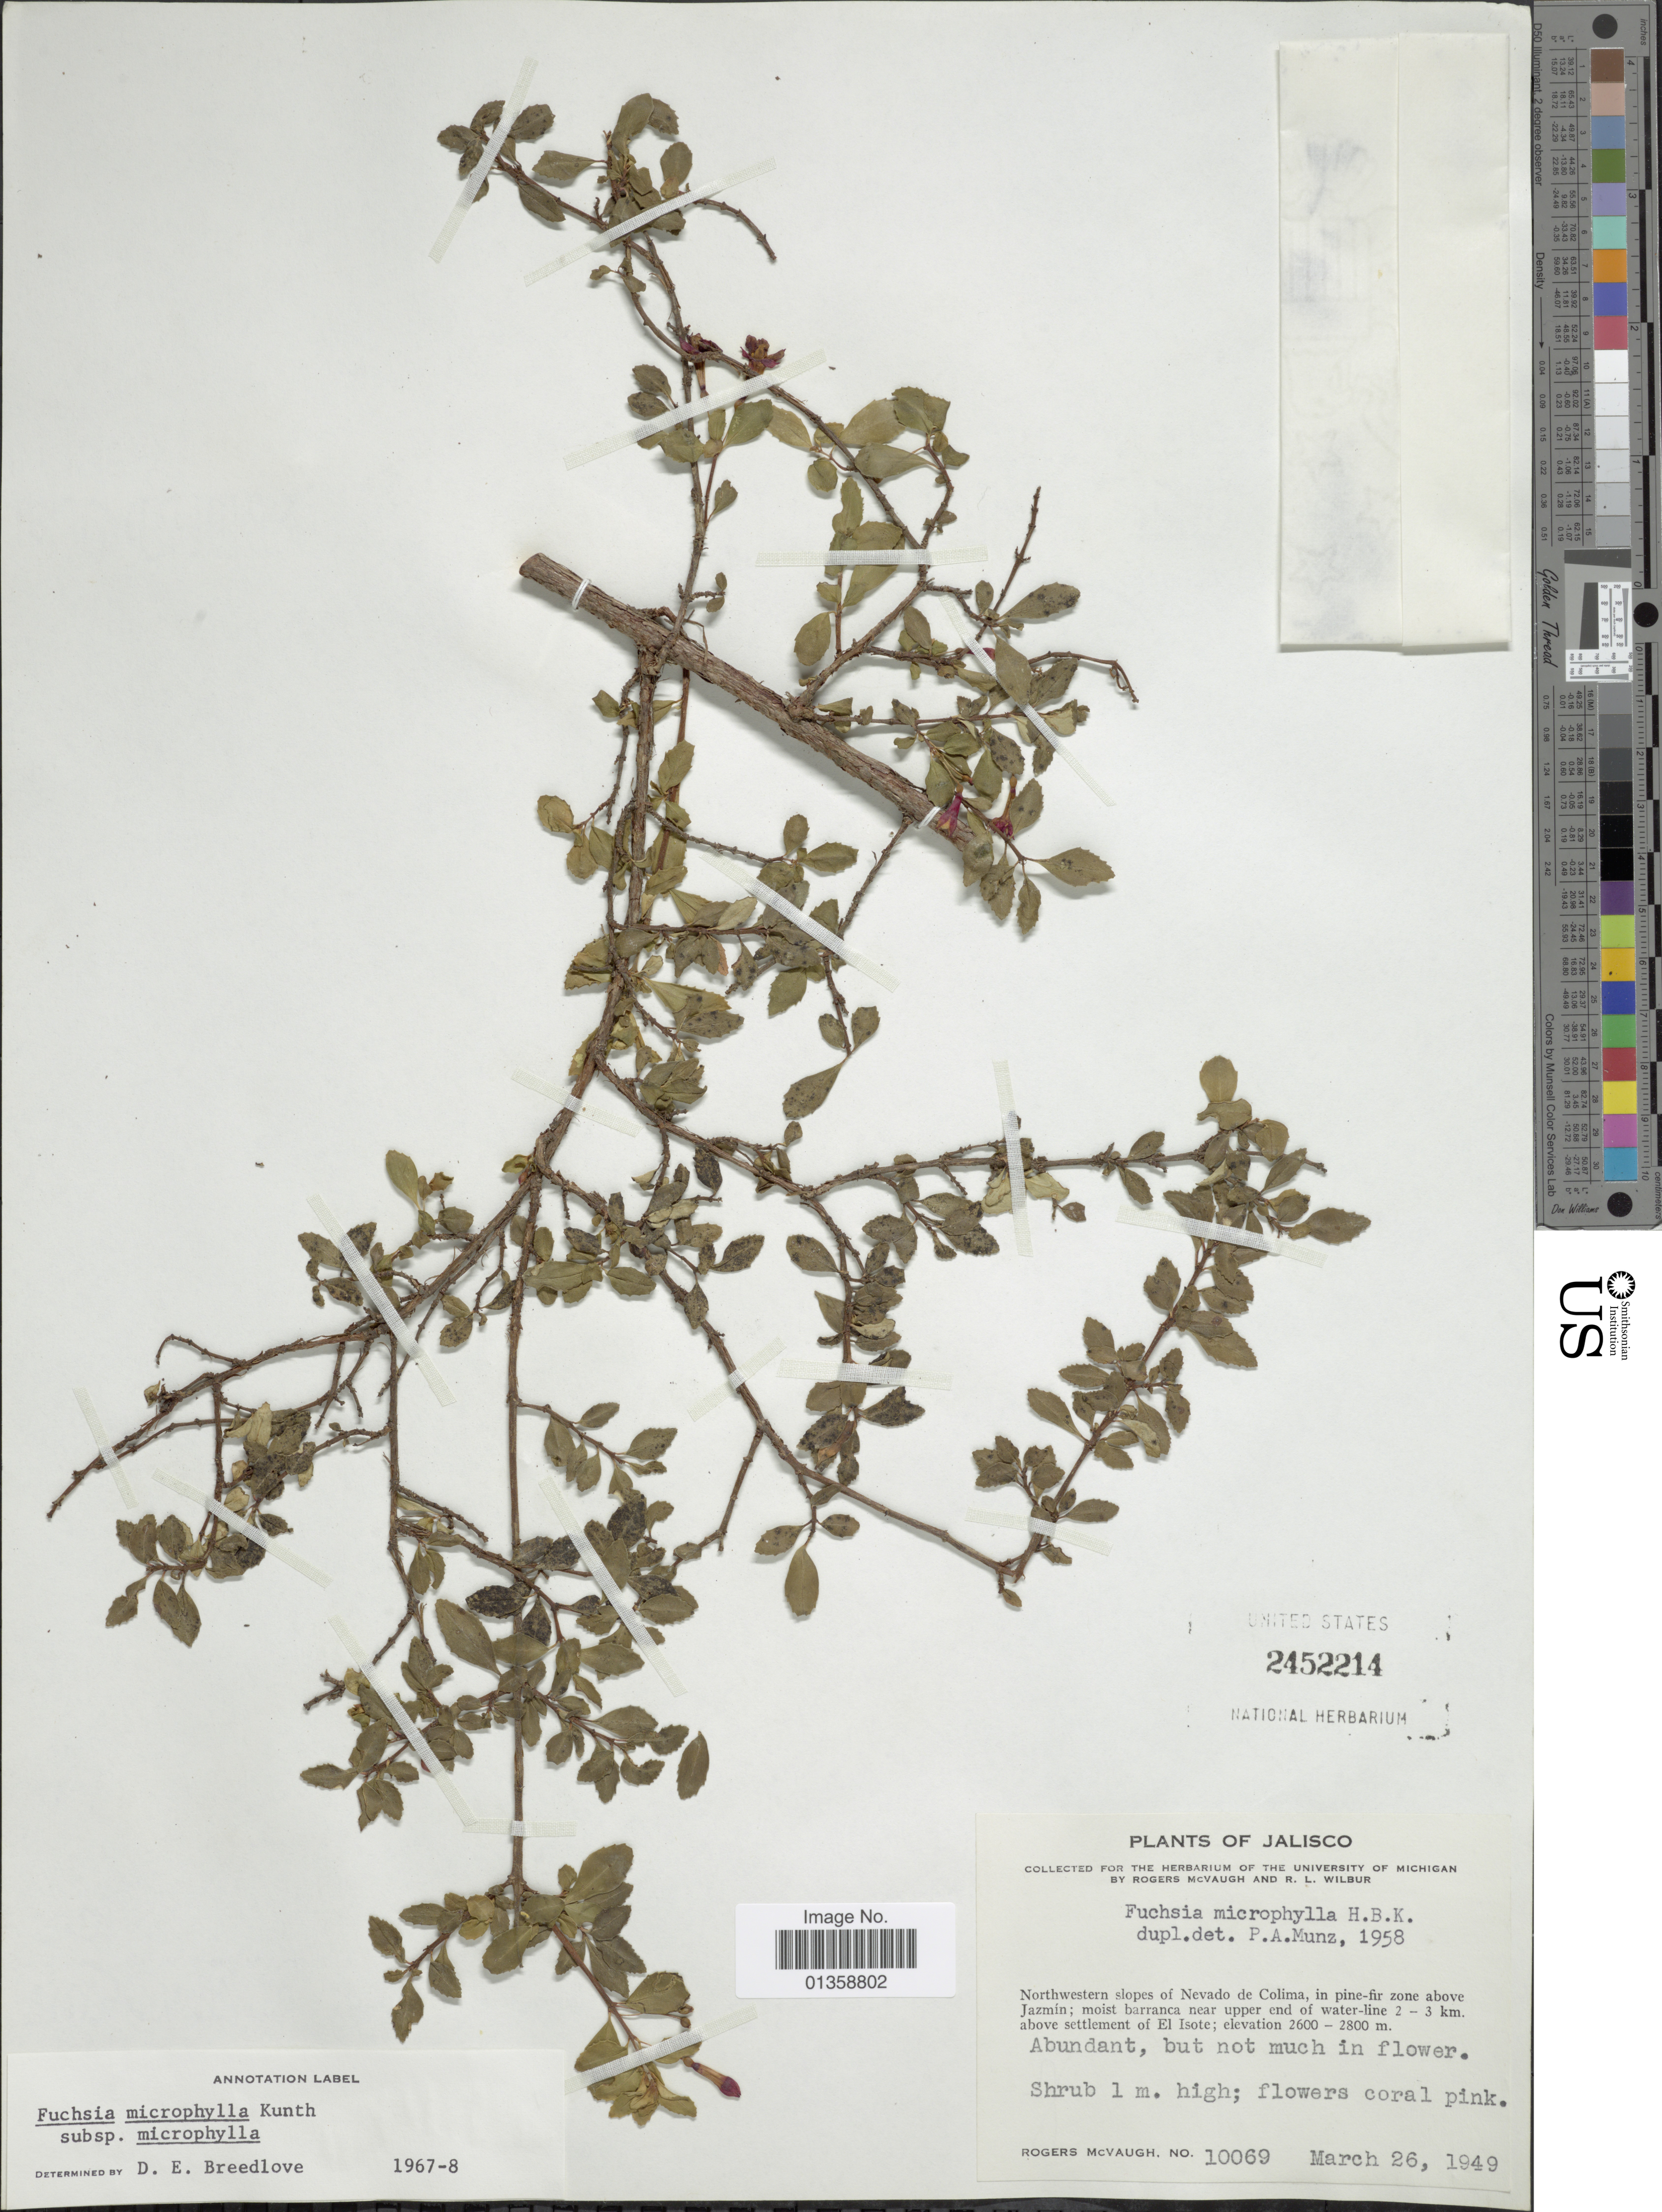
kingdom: Plantae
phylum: Tracheophyta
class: Magnoliopsida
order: Myrtales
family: Onagraceae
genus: Fuchsia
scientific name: Fuchsia microphylla subsp. microphylla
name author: Kunth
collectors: R. McVaugh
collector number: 10069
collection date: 1949-03-26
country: Mexico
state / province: Jalisco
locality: Northwestern slopes of Nevado de Colima, in pine-fir zone above Jazmin; moist barranca near upper end of water-line 2-3 km. above settlement of El Isote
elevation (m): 2600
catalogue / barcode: US 2452214